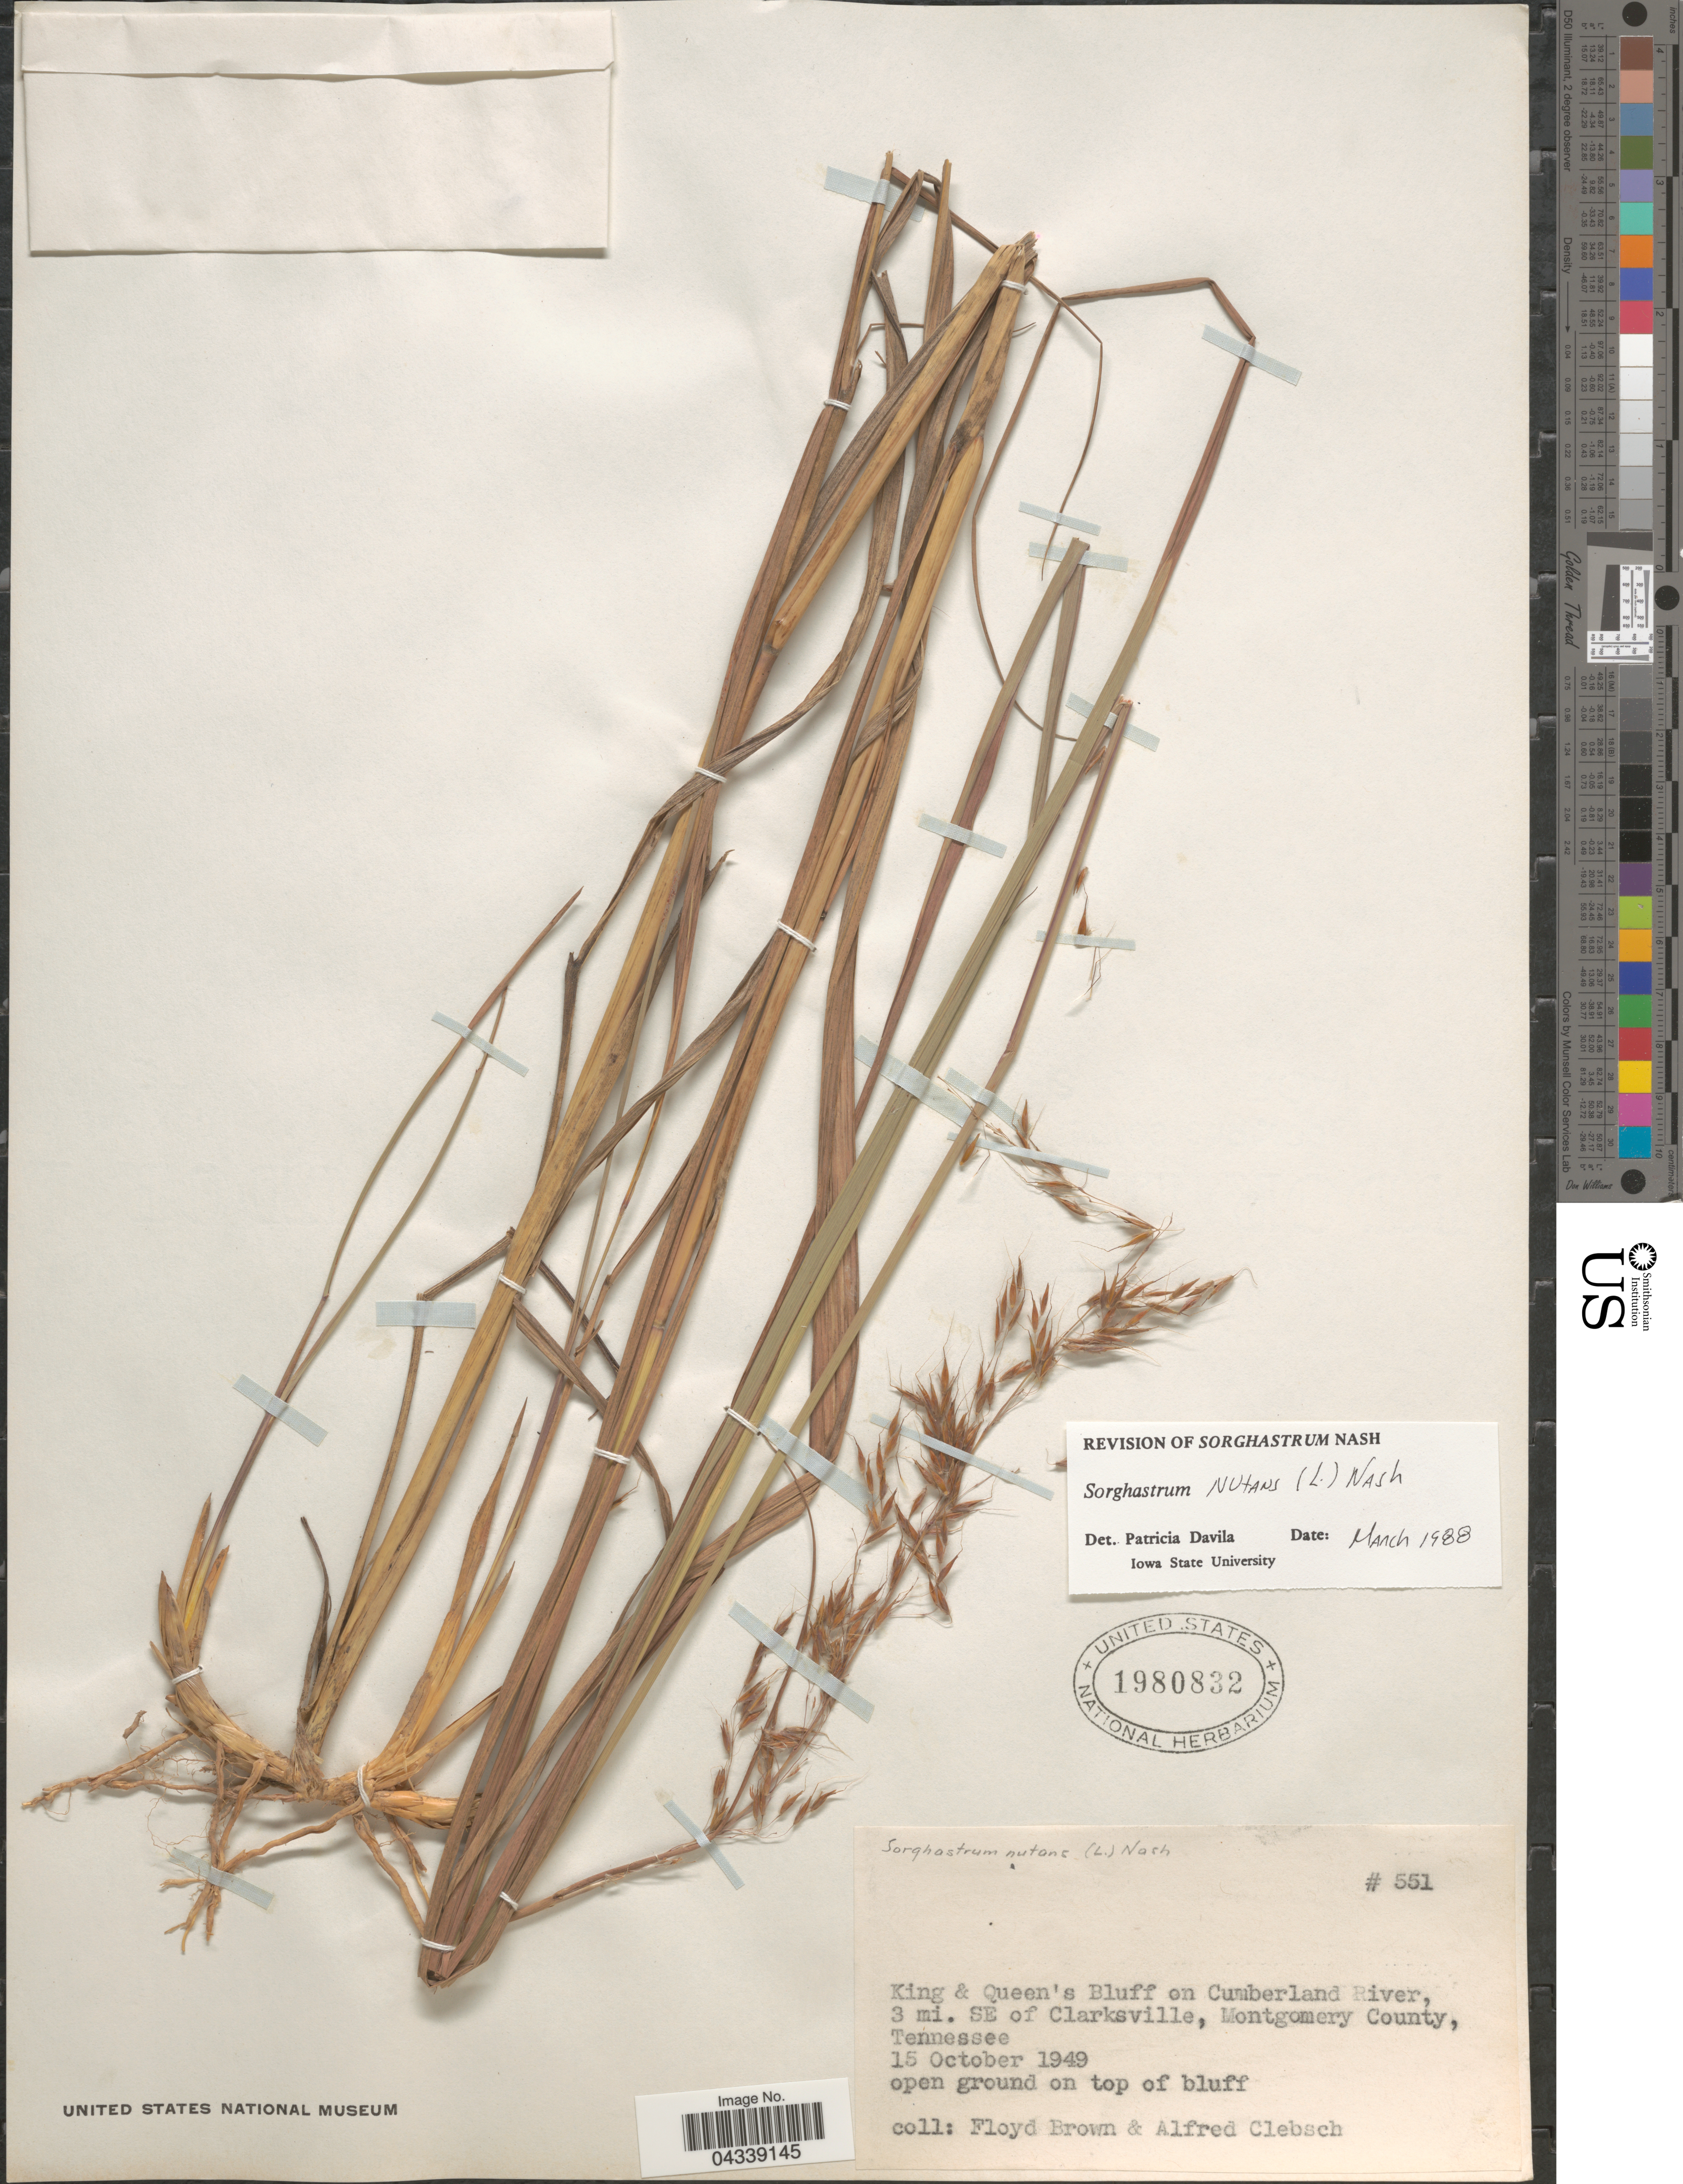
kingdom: Plantae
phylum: Tracheophyta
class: Liliopsida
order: Poales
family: Poaceae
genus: Sorghastrum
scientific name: Sorghastrum nutans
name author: (L.) Nash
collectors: F. Brown & A. Clebsch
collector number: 551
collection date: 1949-10-15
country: United States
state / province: Tennessee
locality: King & Queen's Bluff on Cumberland River, 3 mi. SE of Clarksville, Montgomery County. Open ground on top of bluff.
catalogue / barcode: US 1980832